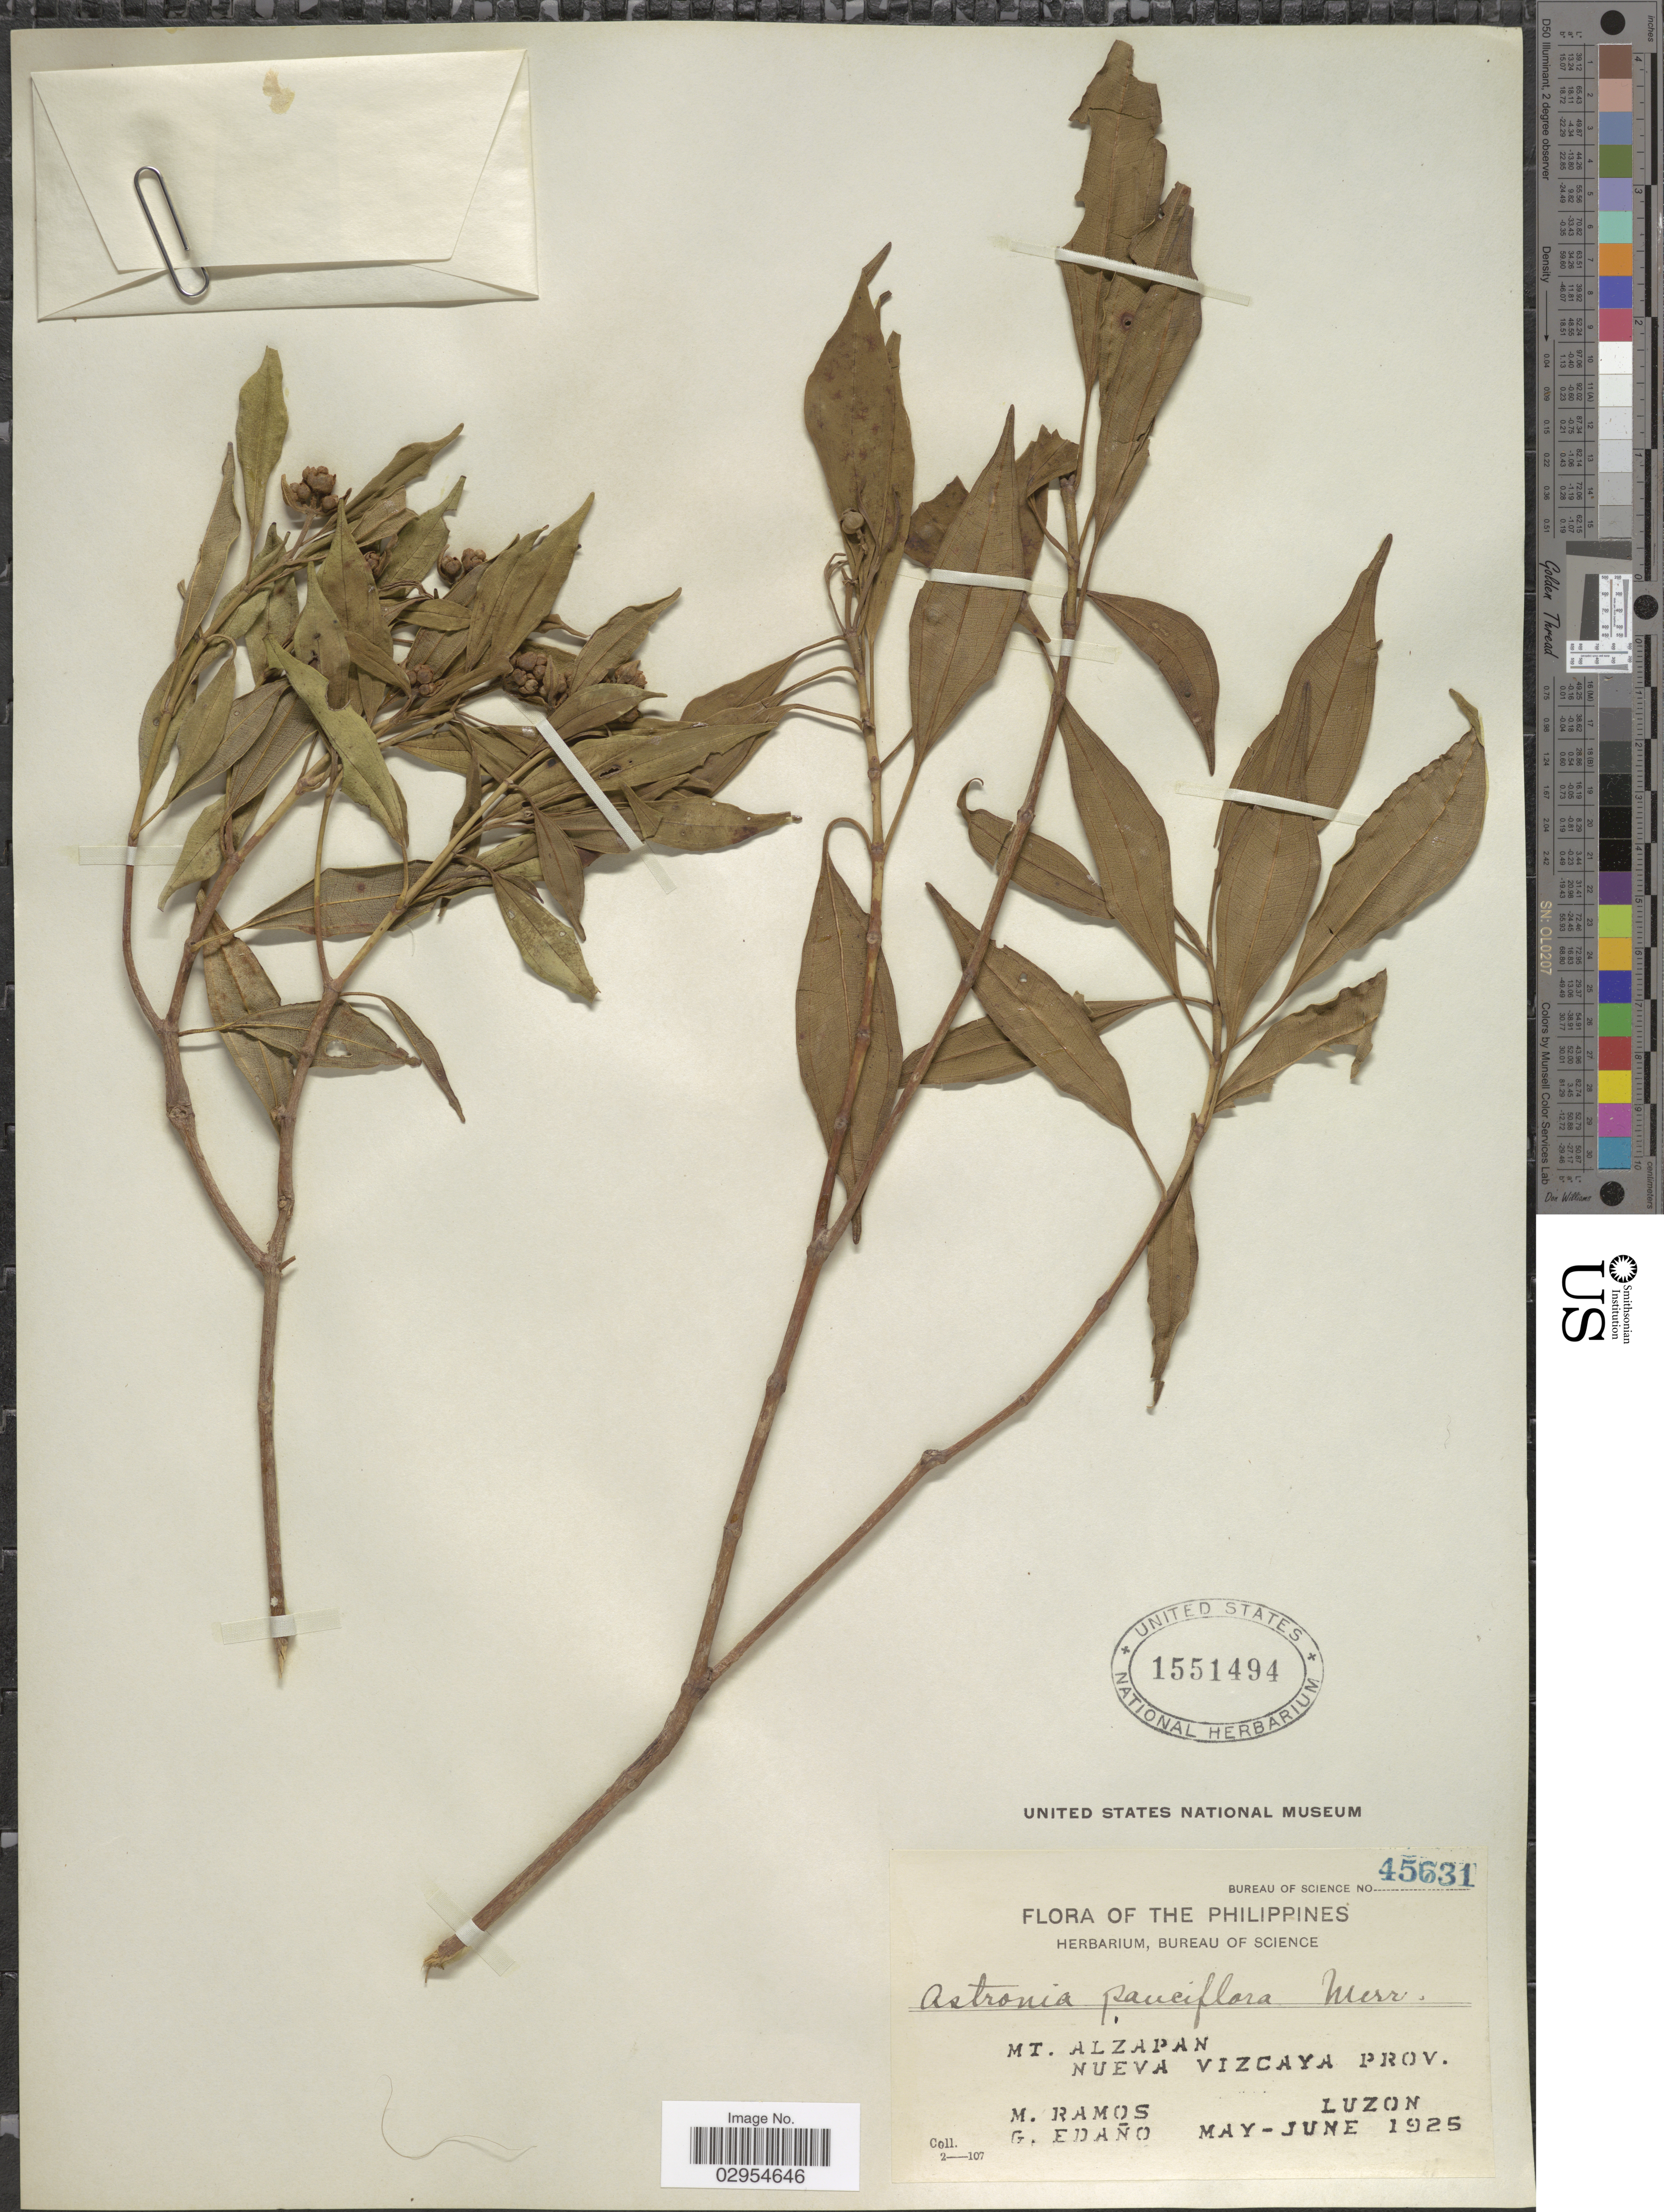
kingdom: Plantae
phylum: Tracheophyta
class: Magnoliopsida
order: Myrtales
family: Melastomataceae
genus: Astronia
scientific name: Astronia pauciflora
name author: Merr.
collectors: M. Ramos & G. Edaño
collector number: Bureau of Science 45631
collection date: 1925-05/1925-06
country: Philippines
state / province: Cagayan Valley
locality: Mt. Alzapan. Nueva Vizacaya Prov.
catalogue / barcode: US 1551494